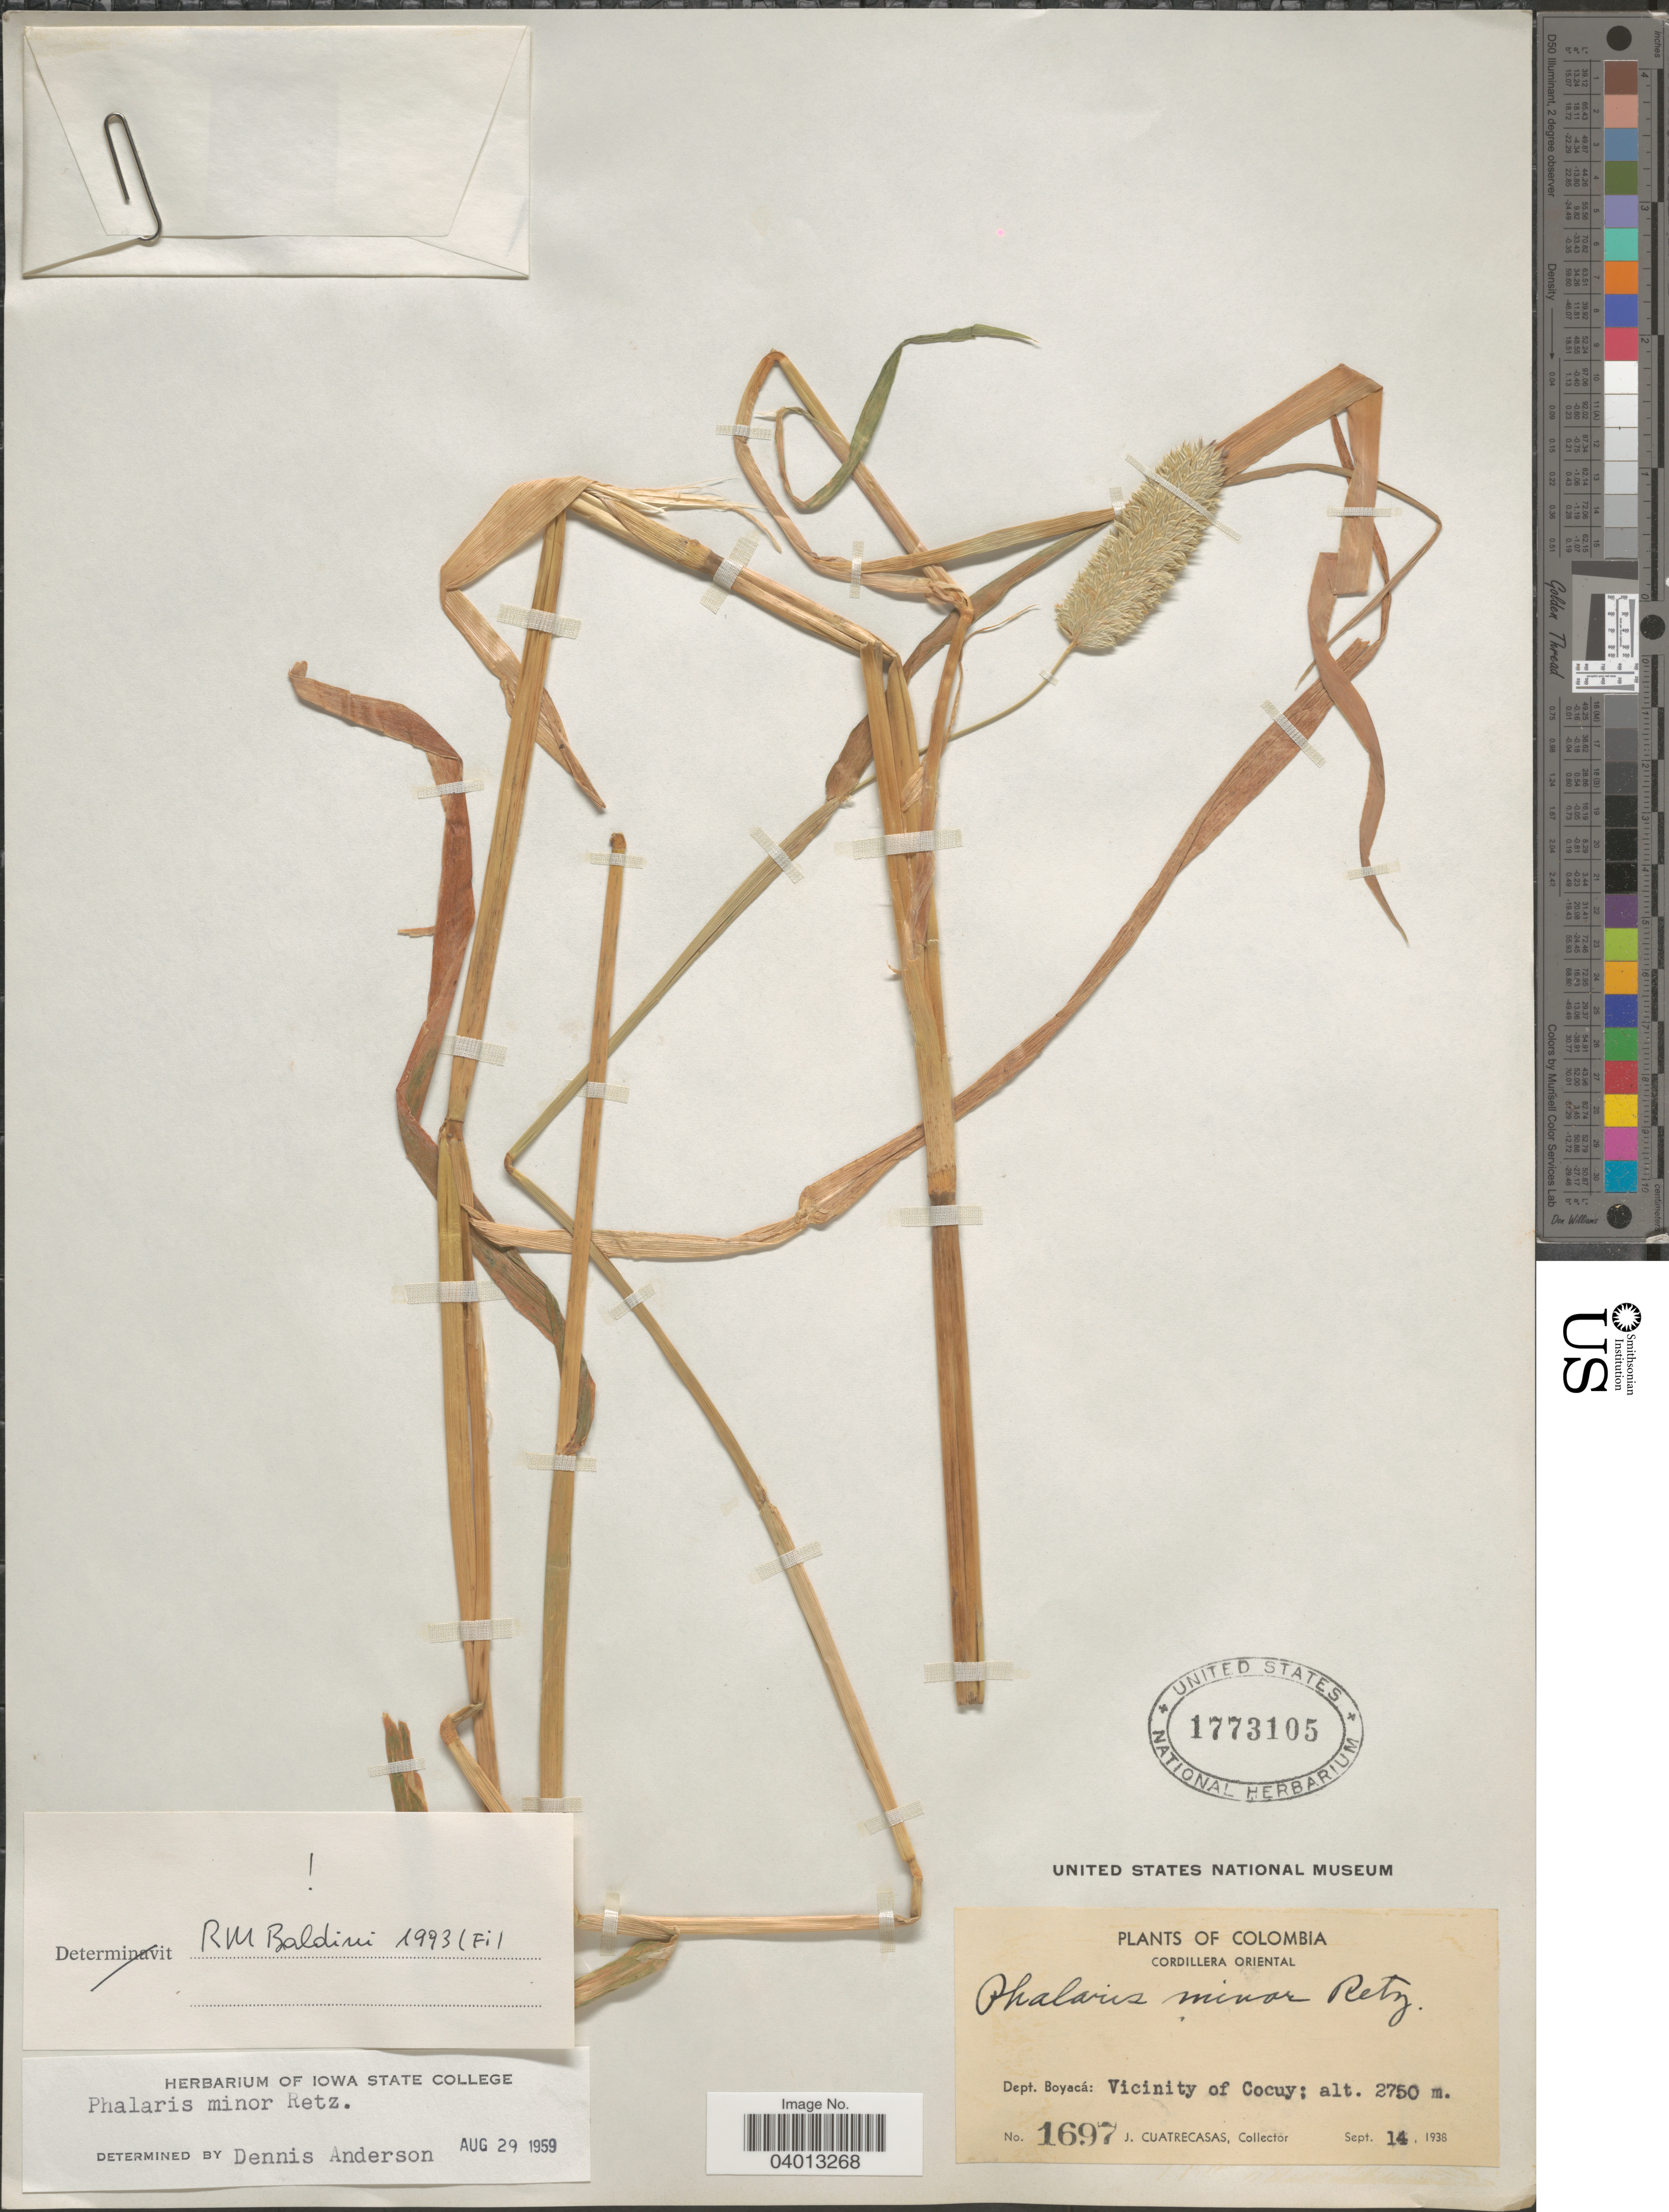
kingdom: Plantae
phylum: Tracheophyta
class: Liliopsida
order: Poales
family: Poaceae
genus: Phalaris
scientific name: Phalaris minor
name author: Retz.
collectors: J. Cuatrecasas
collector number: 1697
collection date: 1938-09-14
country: Colombia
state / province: Boyacá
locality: Cordillera Oriental. Dept. Boyacá: Vicinity of Cocuy.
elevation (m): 2750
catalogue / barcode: US 1773105